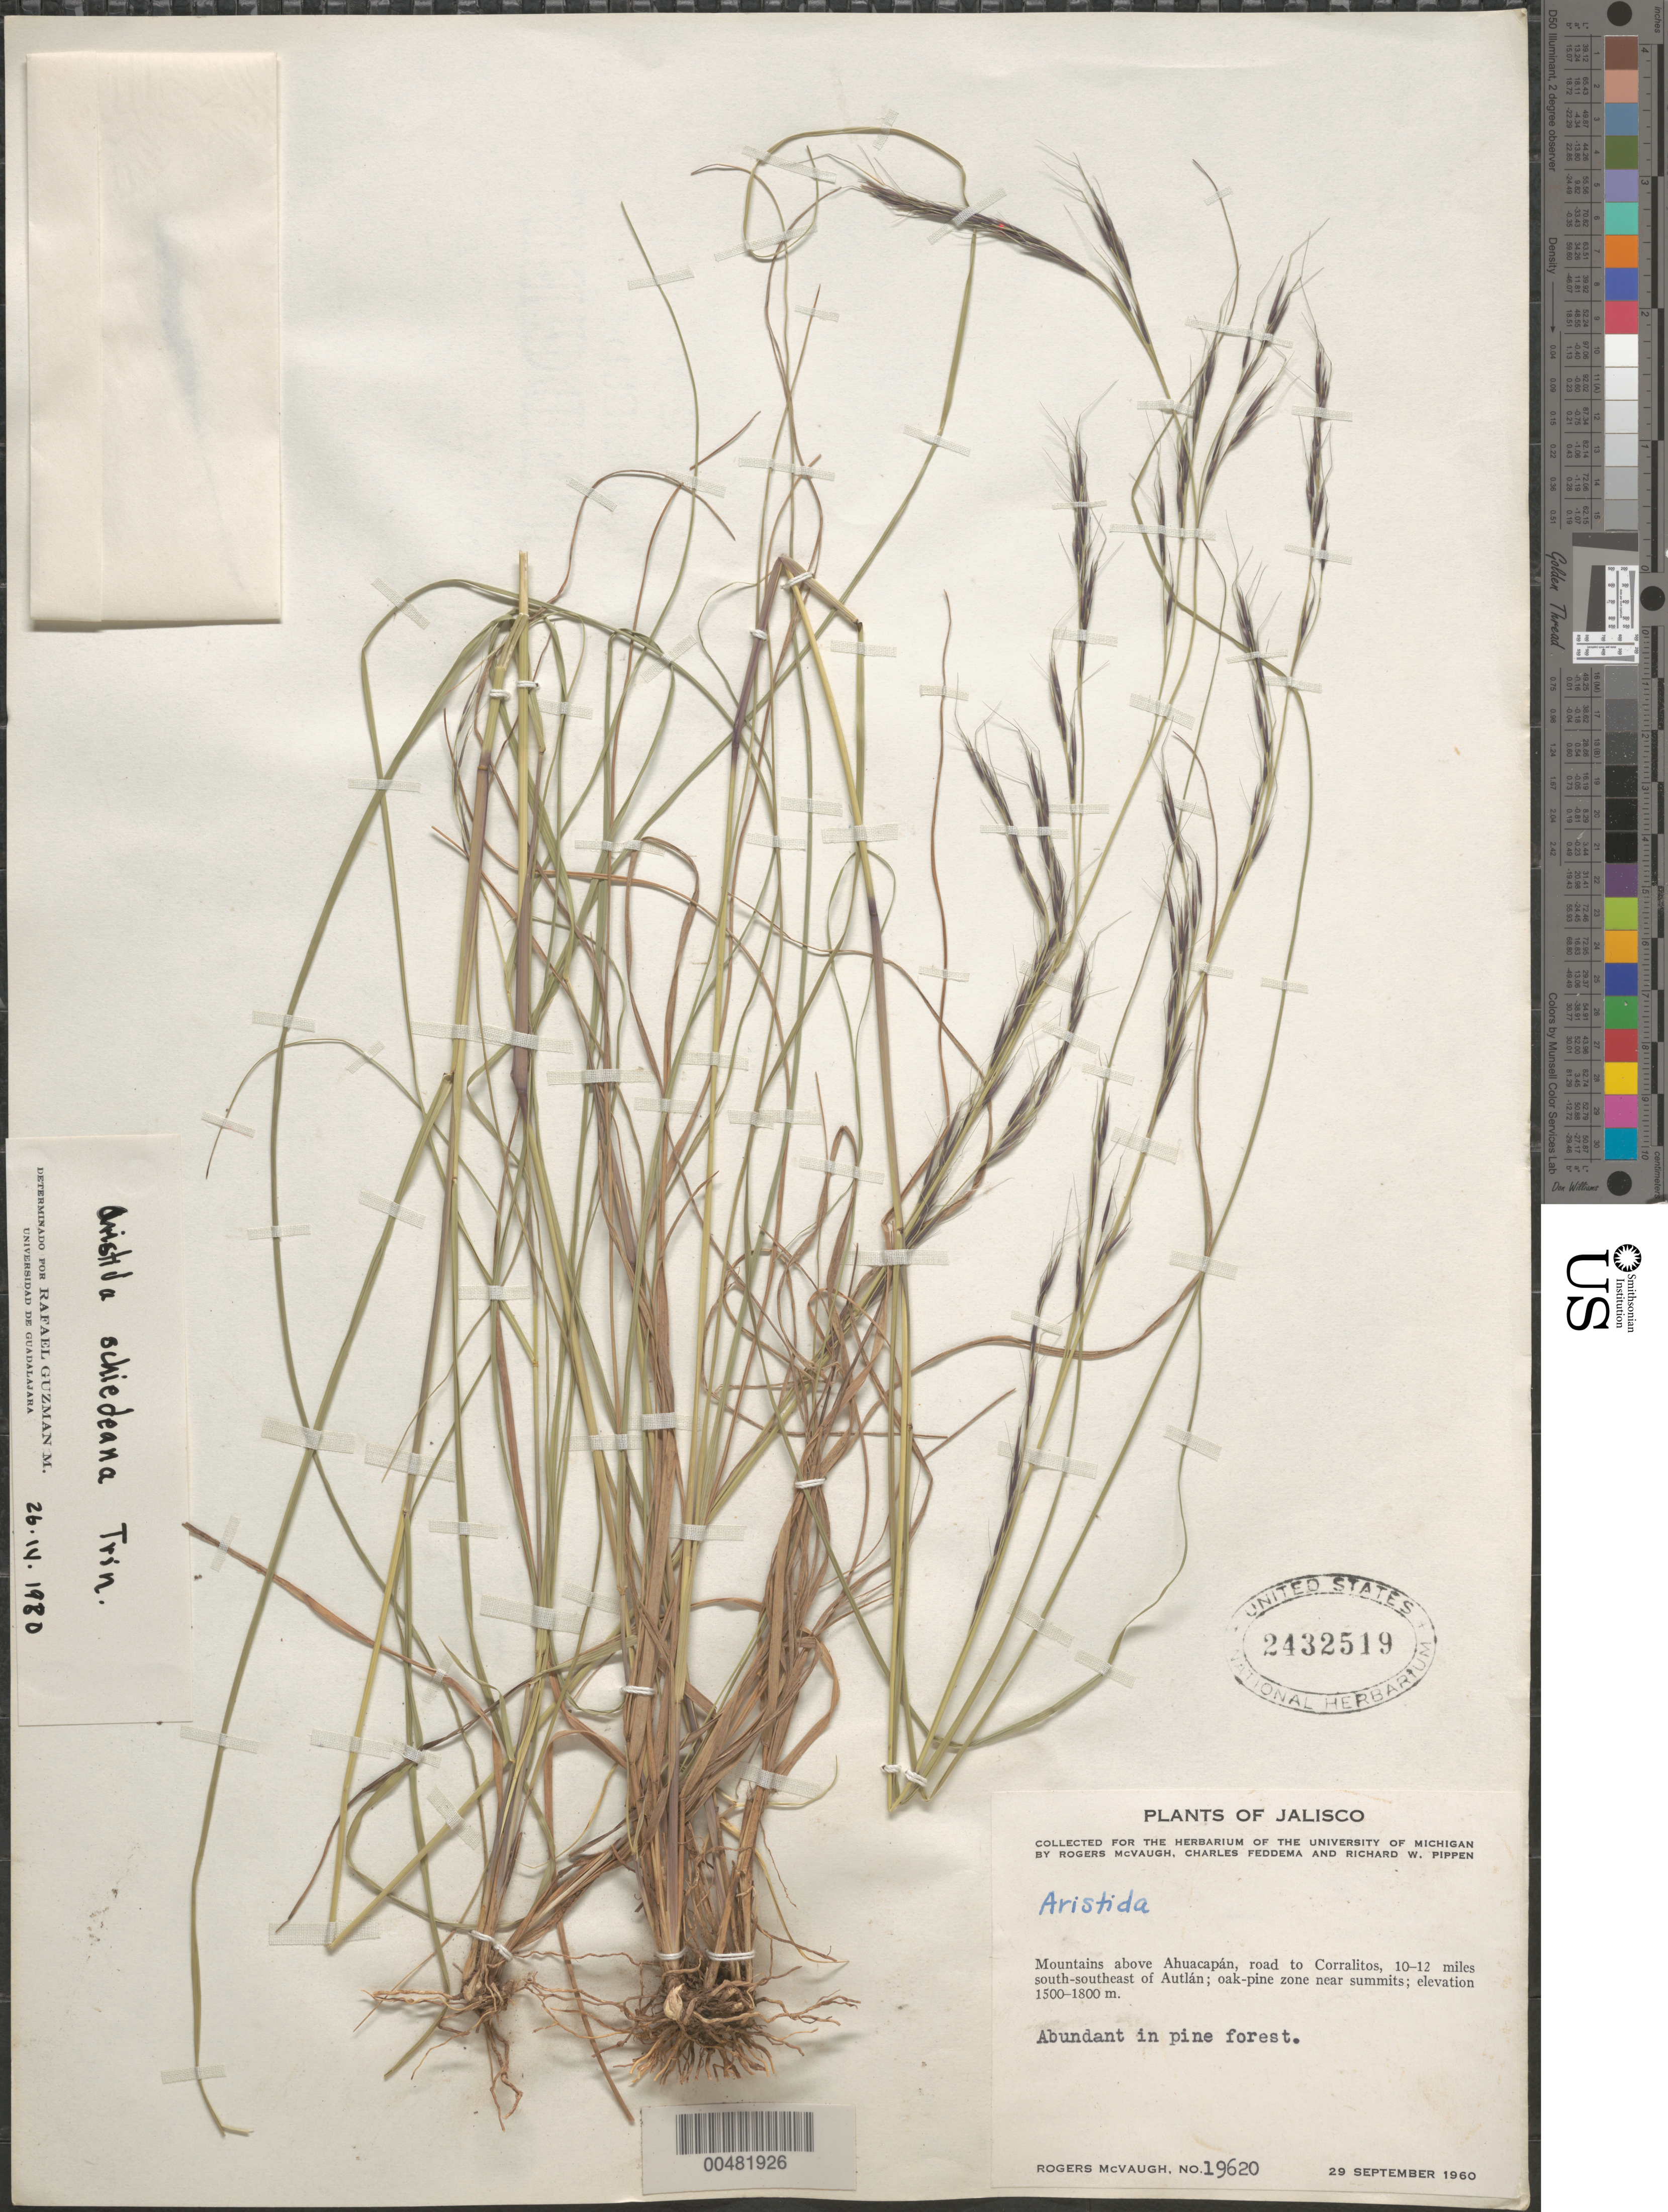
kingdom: Plantae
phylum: Tracheophyta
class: Liliopsida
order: Poales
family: Poaceae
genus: Aristida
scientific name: Aristida schiedeana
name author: Trin. & Rupr.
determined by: Guzman-M., R.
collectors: R. McVaugh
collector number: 19620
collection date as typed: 29 Sep 1960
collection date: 1960-09-29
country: Mexico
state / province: Jalisco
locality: Mountains above Ahuacapán, road to Corralitos, 10-12 mi S-SE of Autlán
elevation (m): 1500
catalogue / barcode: US 2432519